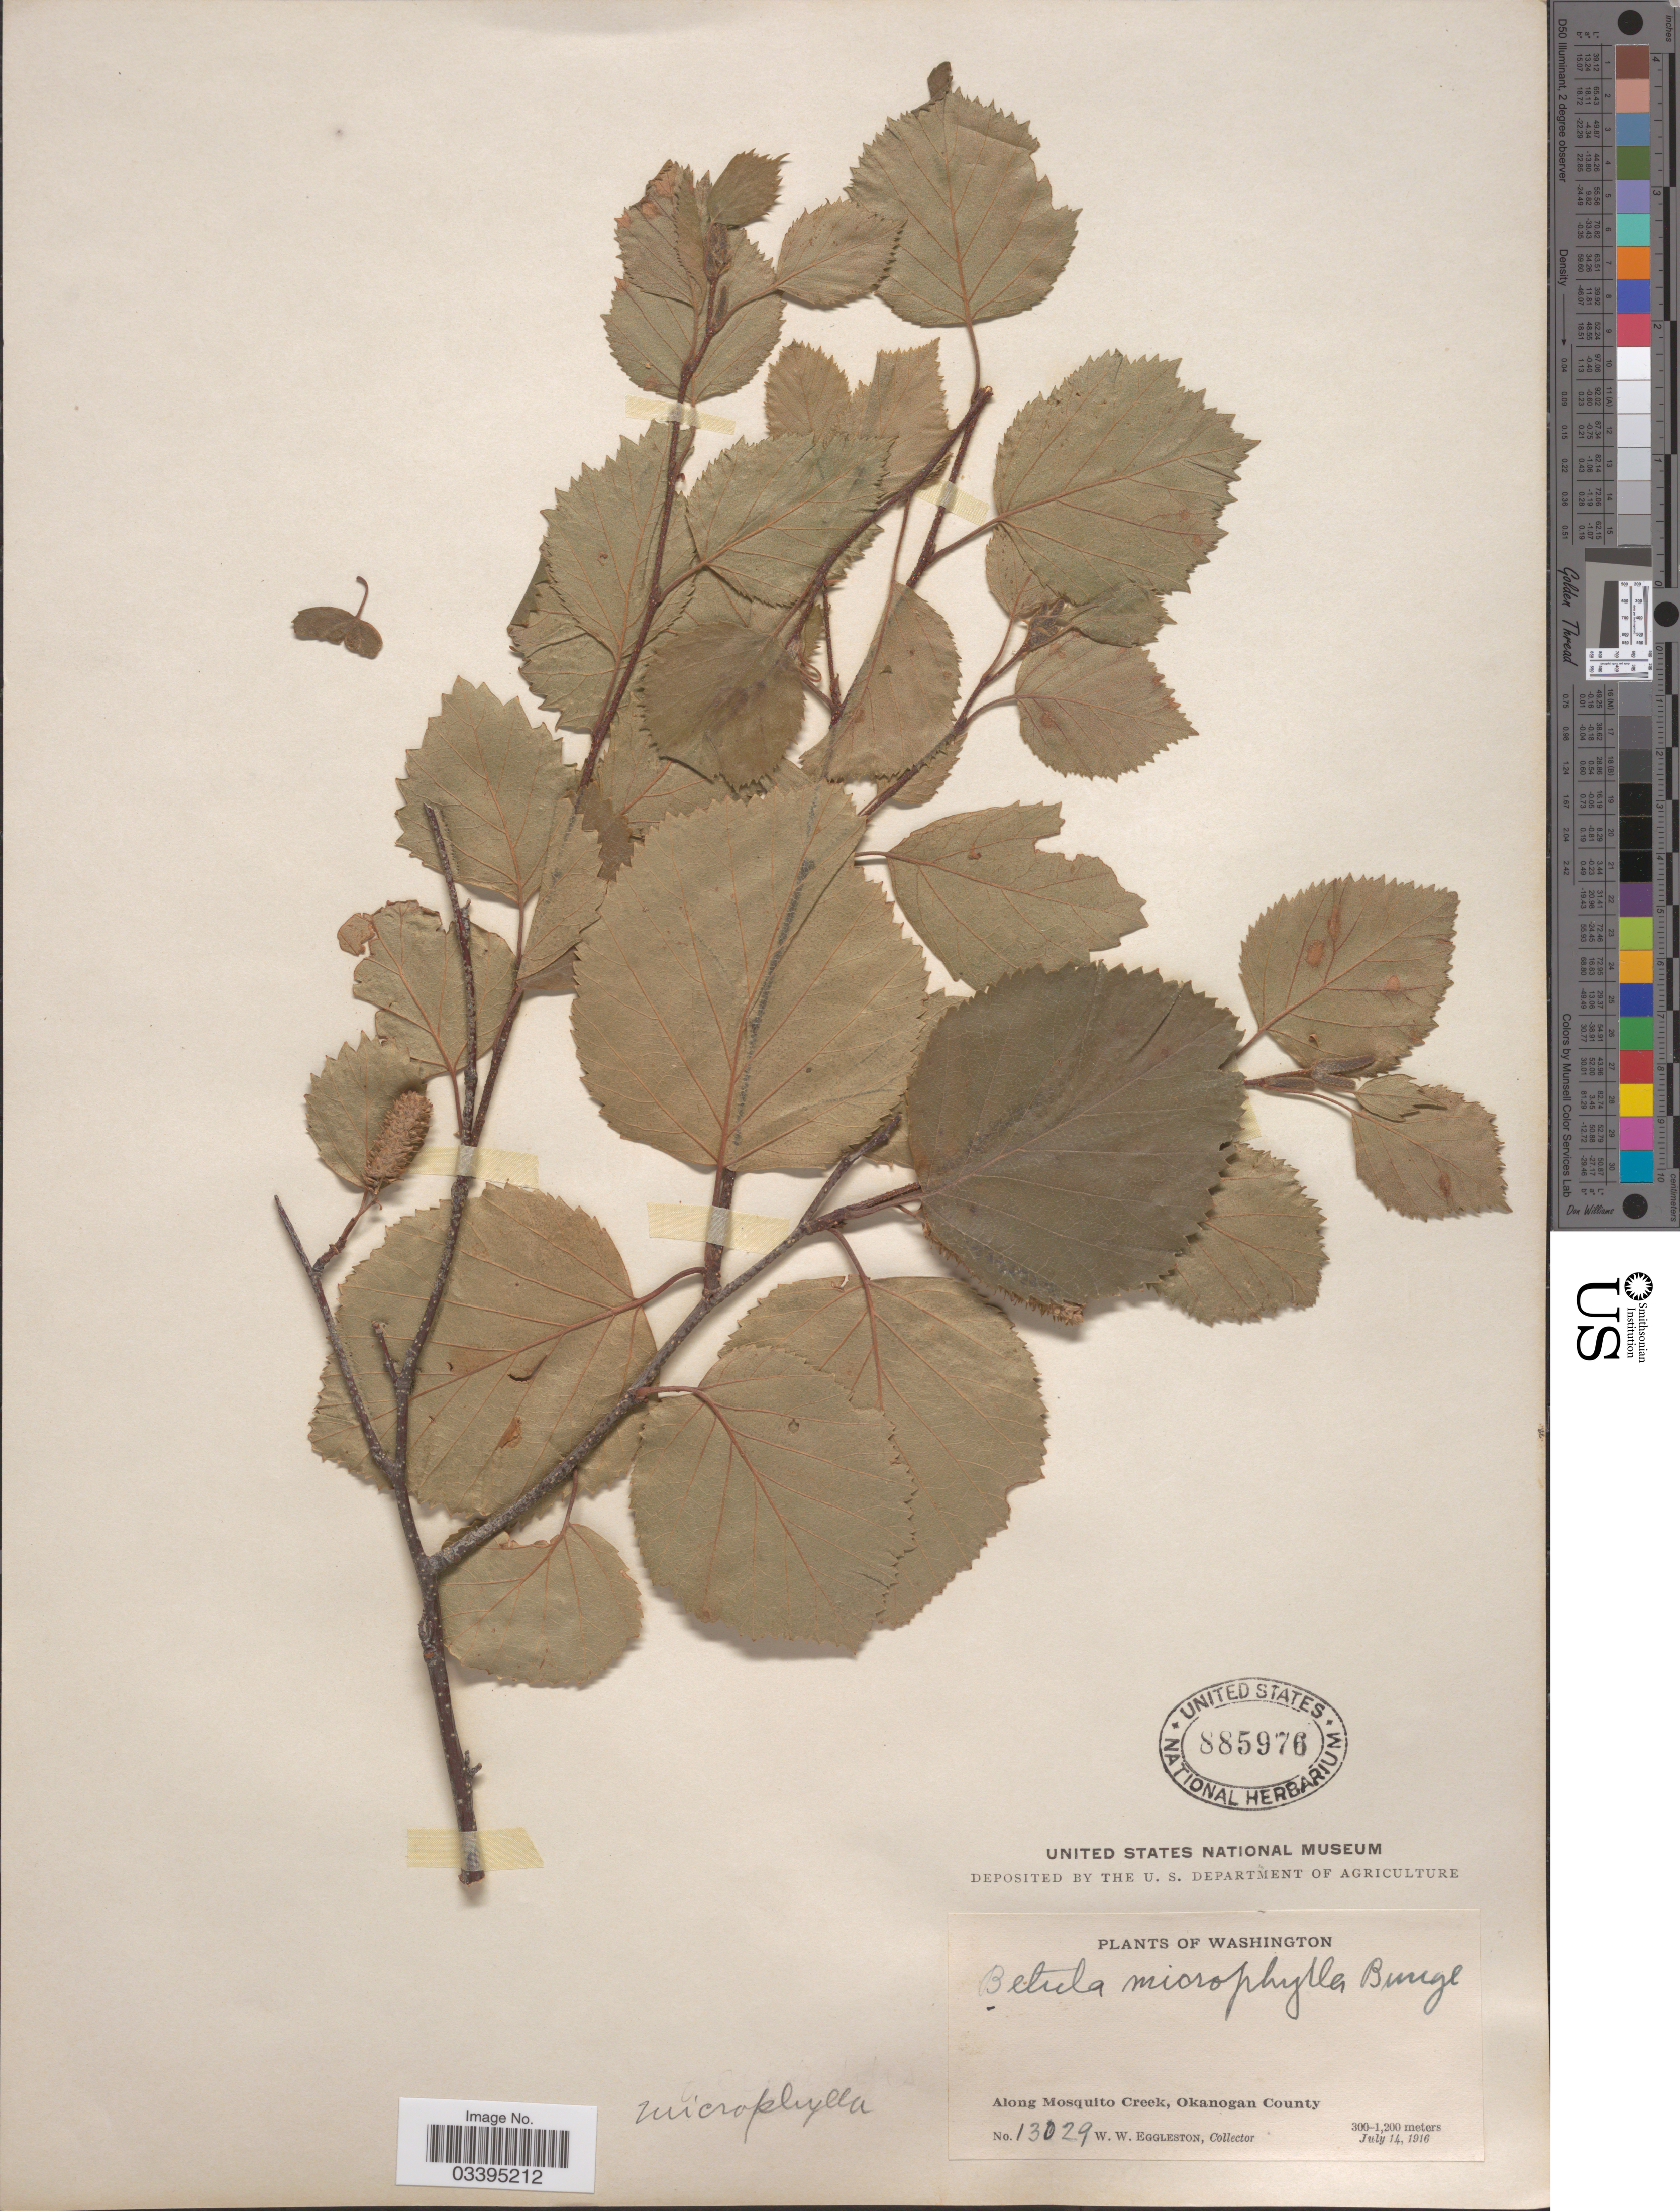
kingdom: Plantae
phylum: Tracheophyta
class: Magnoliopsida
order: Fagales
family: Betulaceae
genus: Betula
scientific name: Betula fontinalis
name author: Sarg.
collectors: W. W. Eggleston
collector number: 13029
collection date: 1916-07-14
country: United States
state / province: Washington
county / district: Okanogan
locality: Along Mosquito Creek, Okanogan County.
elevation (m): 300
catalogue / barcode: US 885976